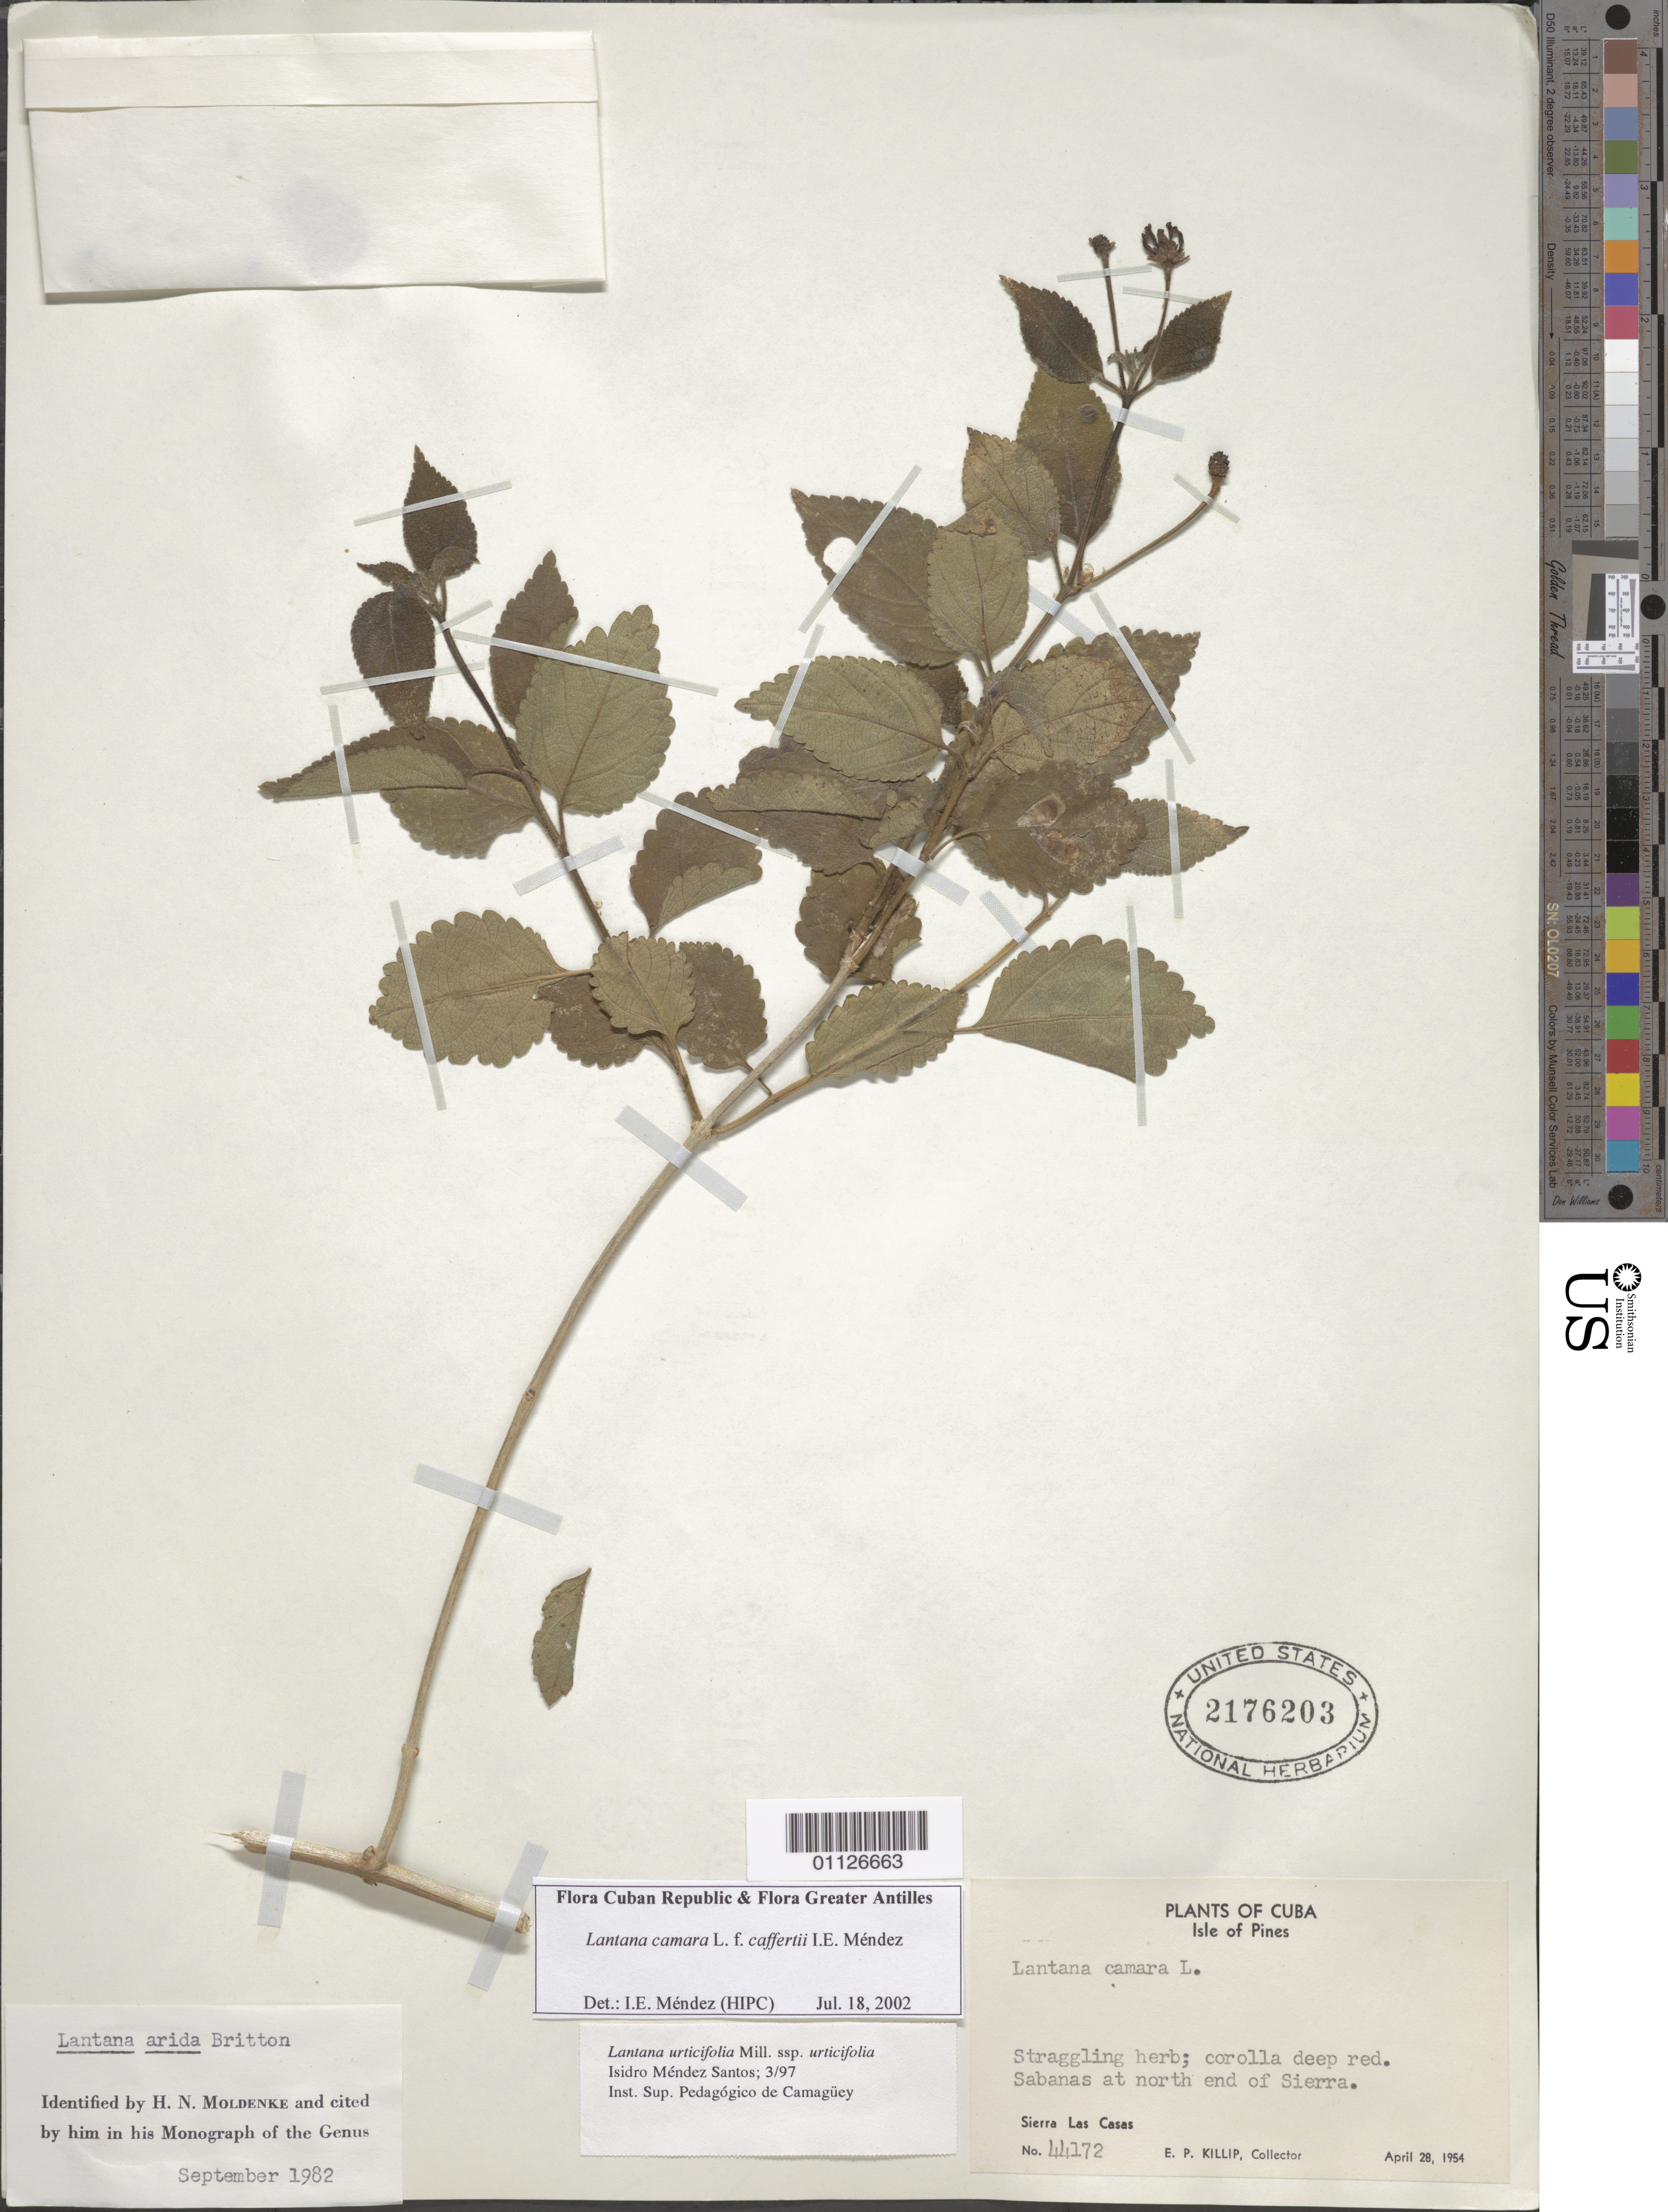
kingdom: Plantae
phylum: Tracheophyta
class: Magnoliopsida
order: Lamiales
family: Verbenaceae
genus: Lantana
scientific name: Lantana camara f. caffertyi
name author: I.E. Méndez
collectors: E. P. Killip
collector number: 44172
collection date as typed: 28 Apr 1954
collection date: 1954-04-28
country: Cuba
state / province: Isla de La Juventud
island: Isla de la Juventud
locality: Sierra Las Casas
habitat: sabanas at N end of Sierra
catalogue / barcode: US 2176203